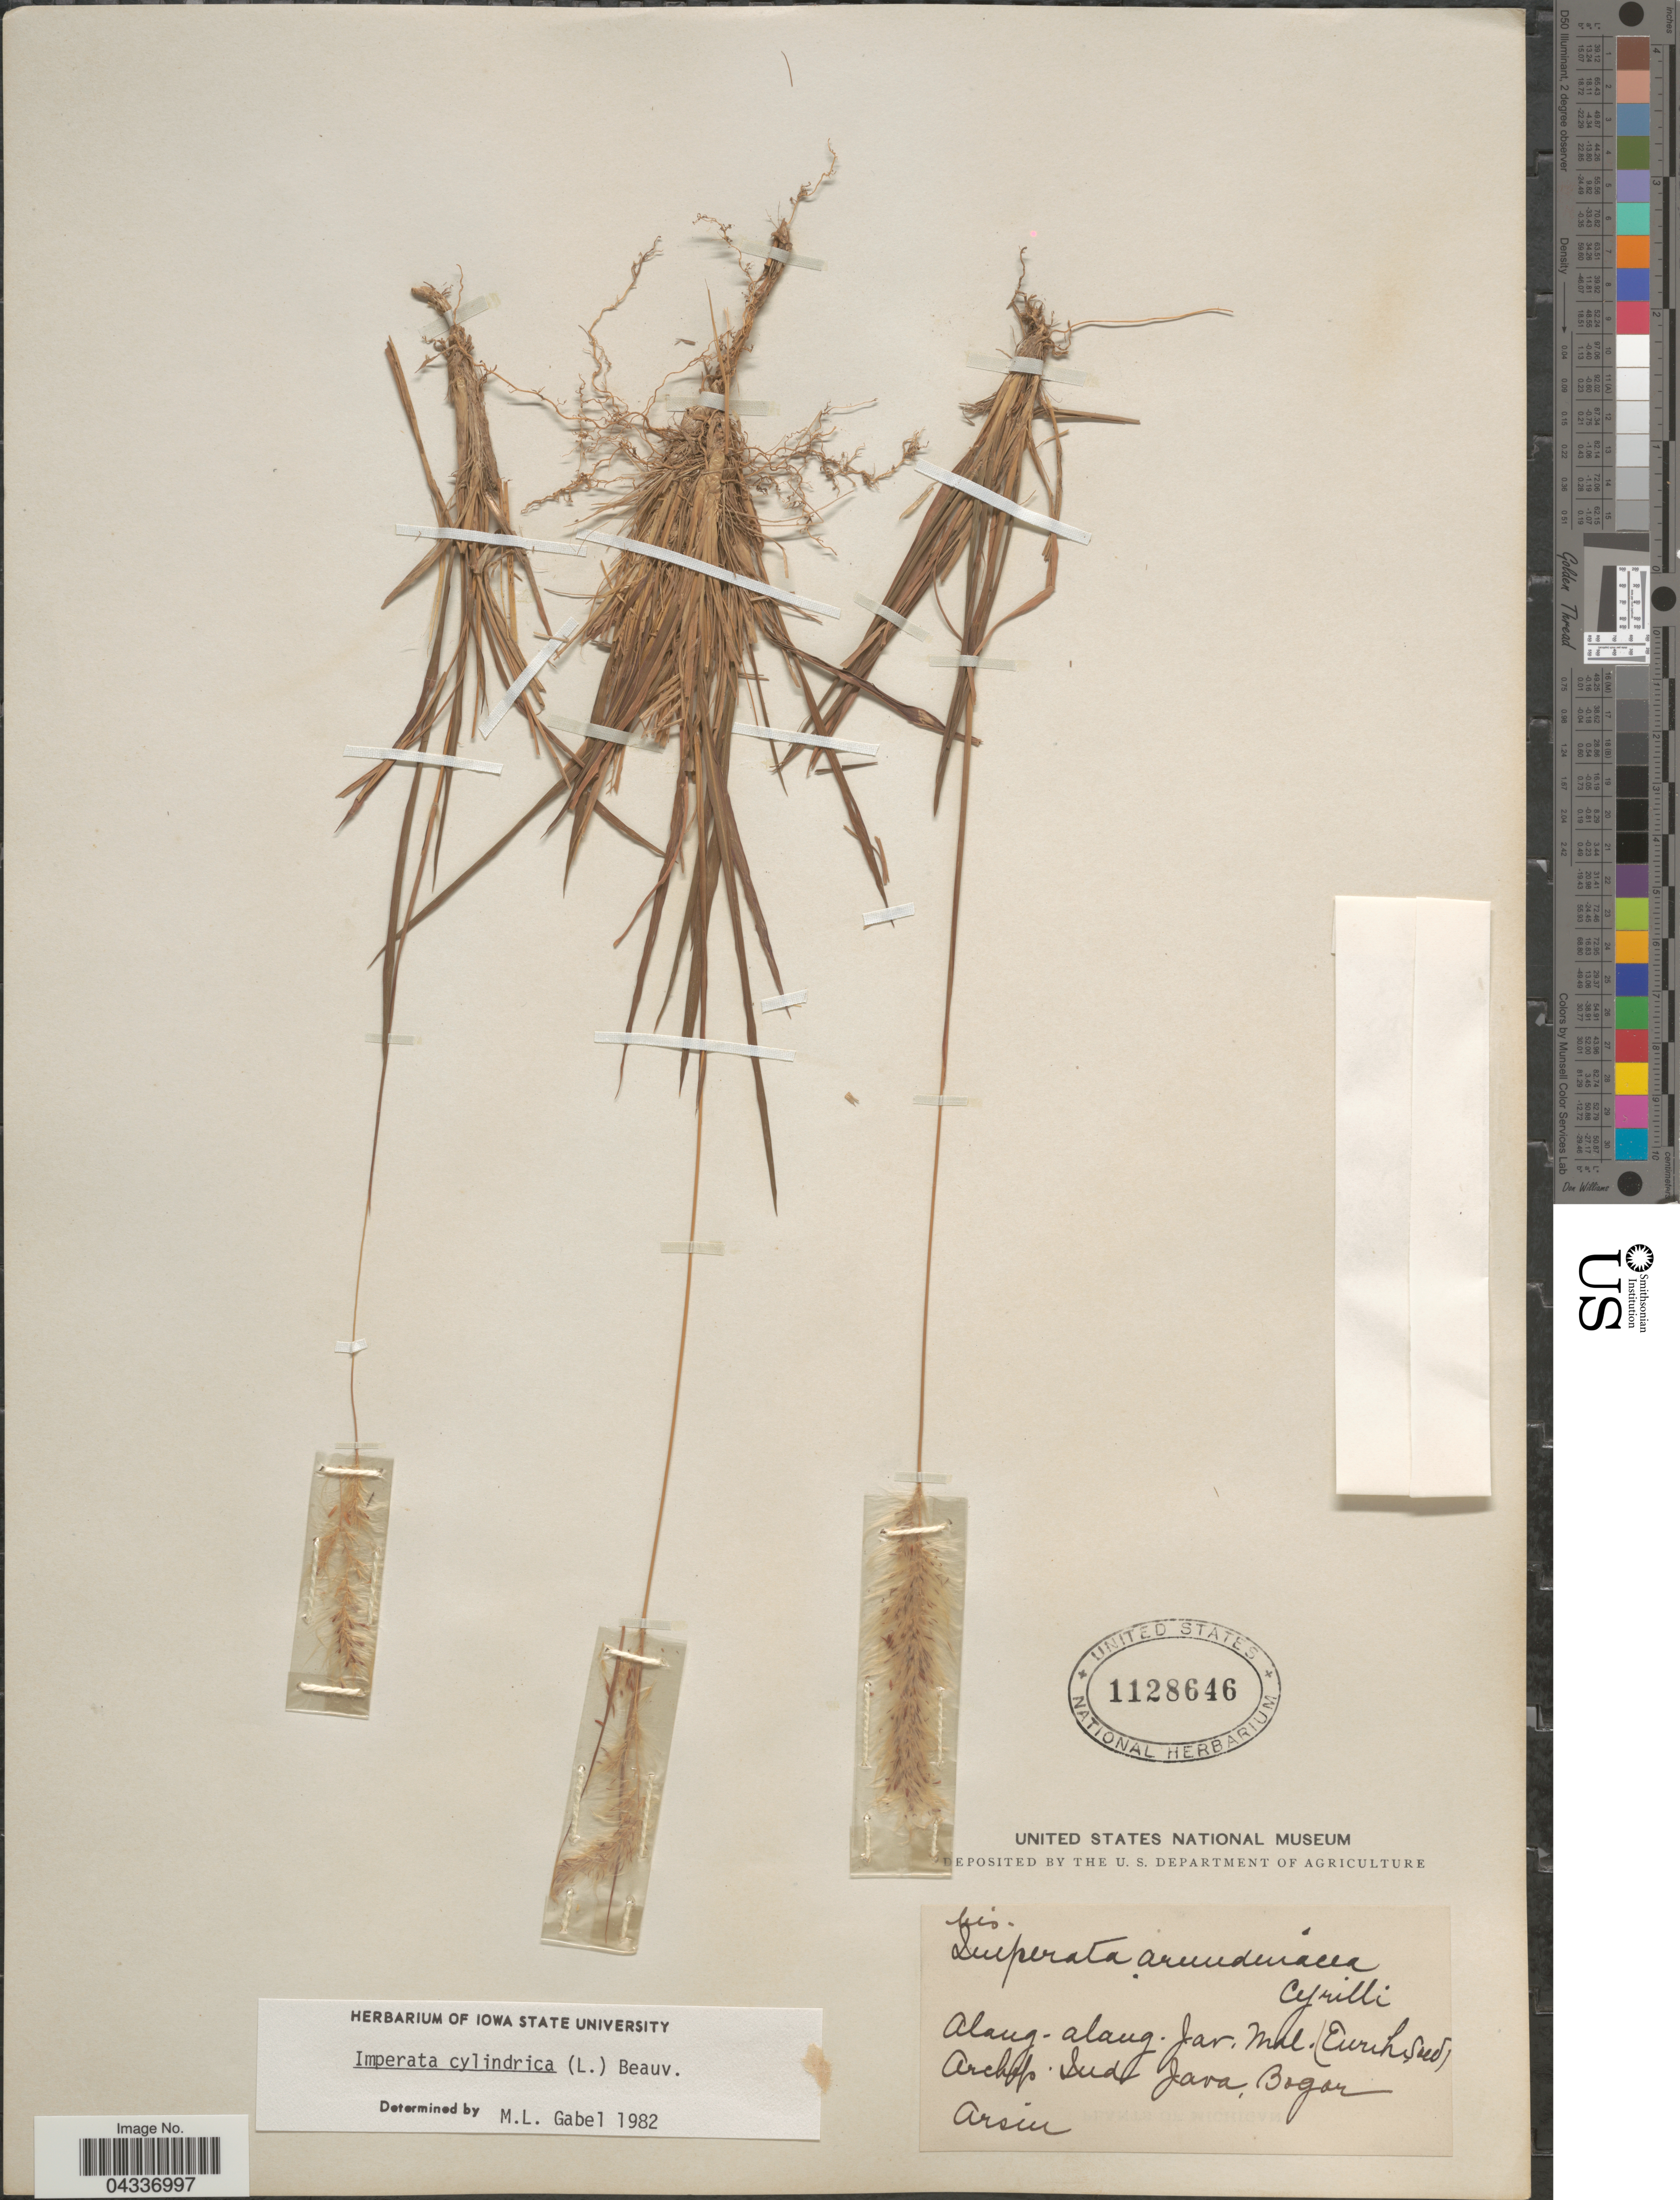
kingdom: Plantae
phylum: Tracheophyta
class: Liliopsida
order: Poales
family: Poaceae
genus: Imperata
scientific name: Imperata cylindrica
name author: (L.) P. Beauv.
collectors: Arsin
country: Indonesia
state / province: Java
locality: Archip. Ind. Bogor.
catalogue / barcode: US 1128646